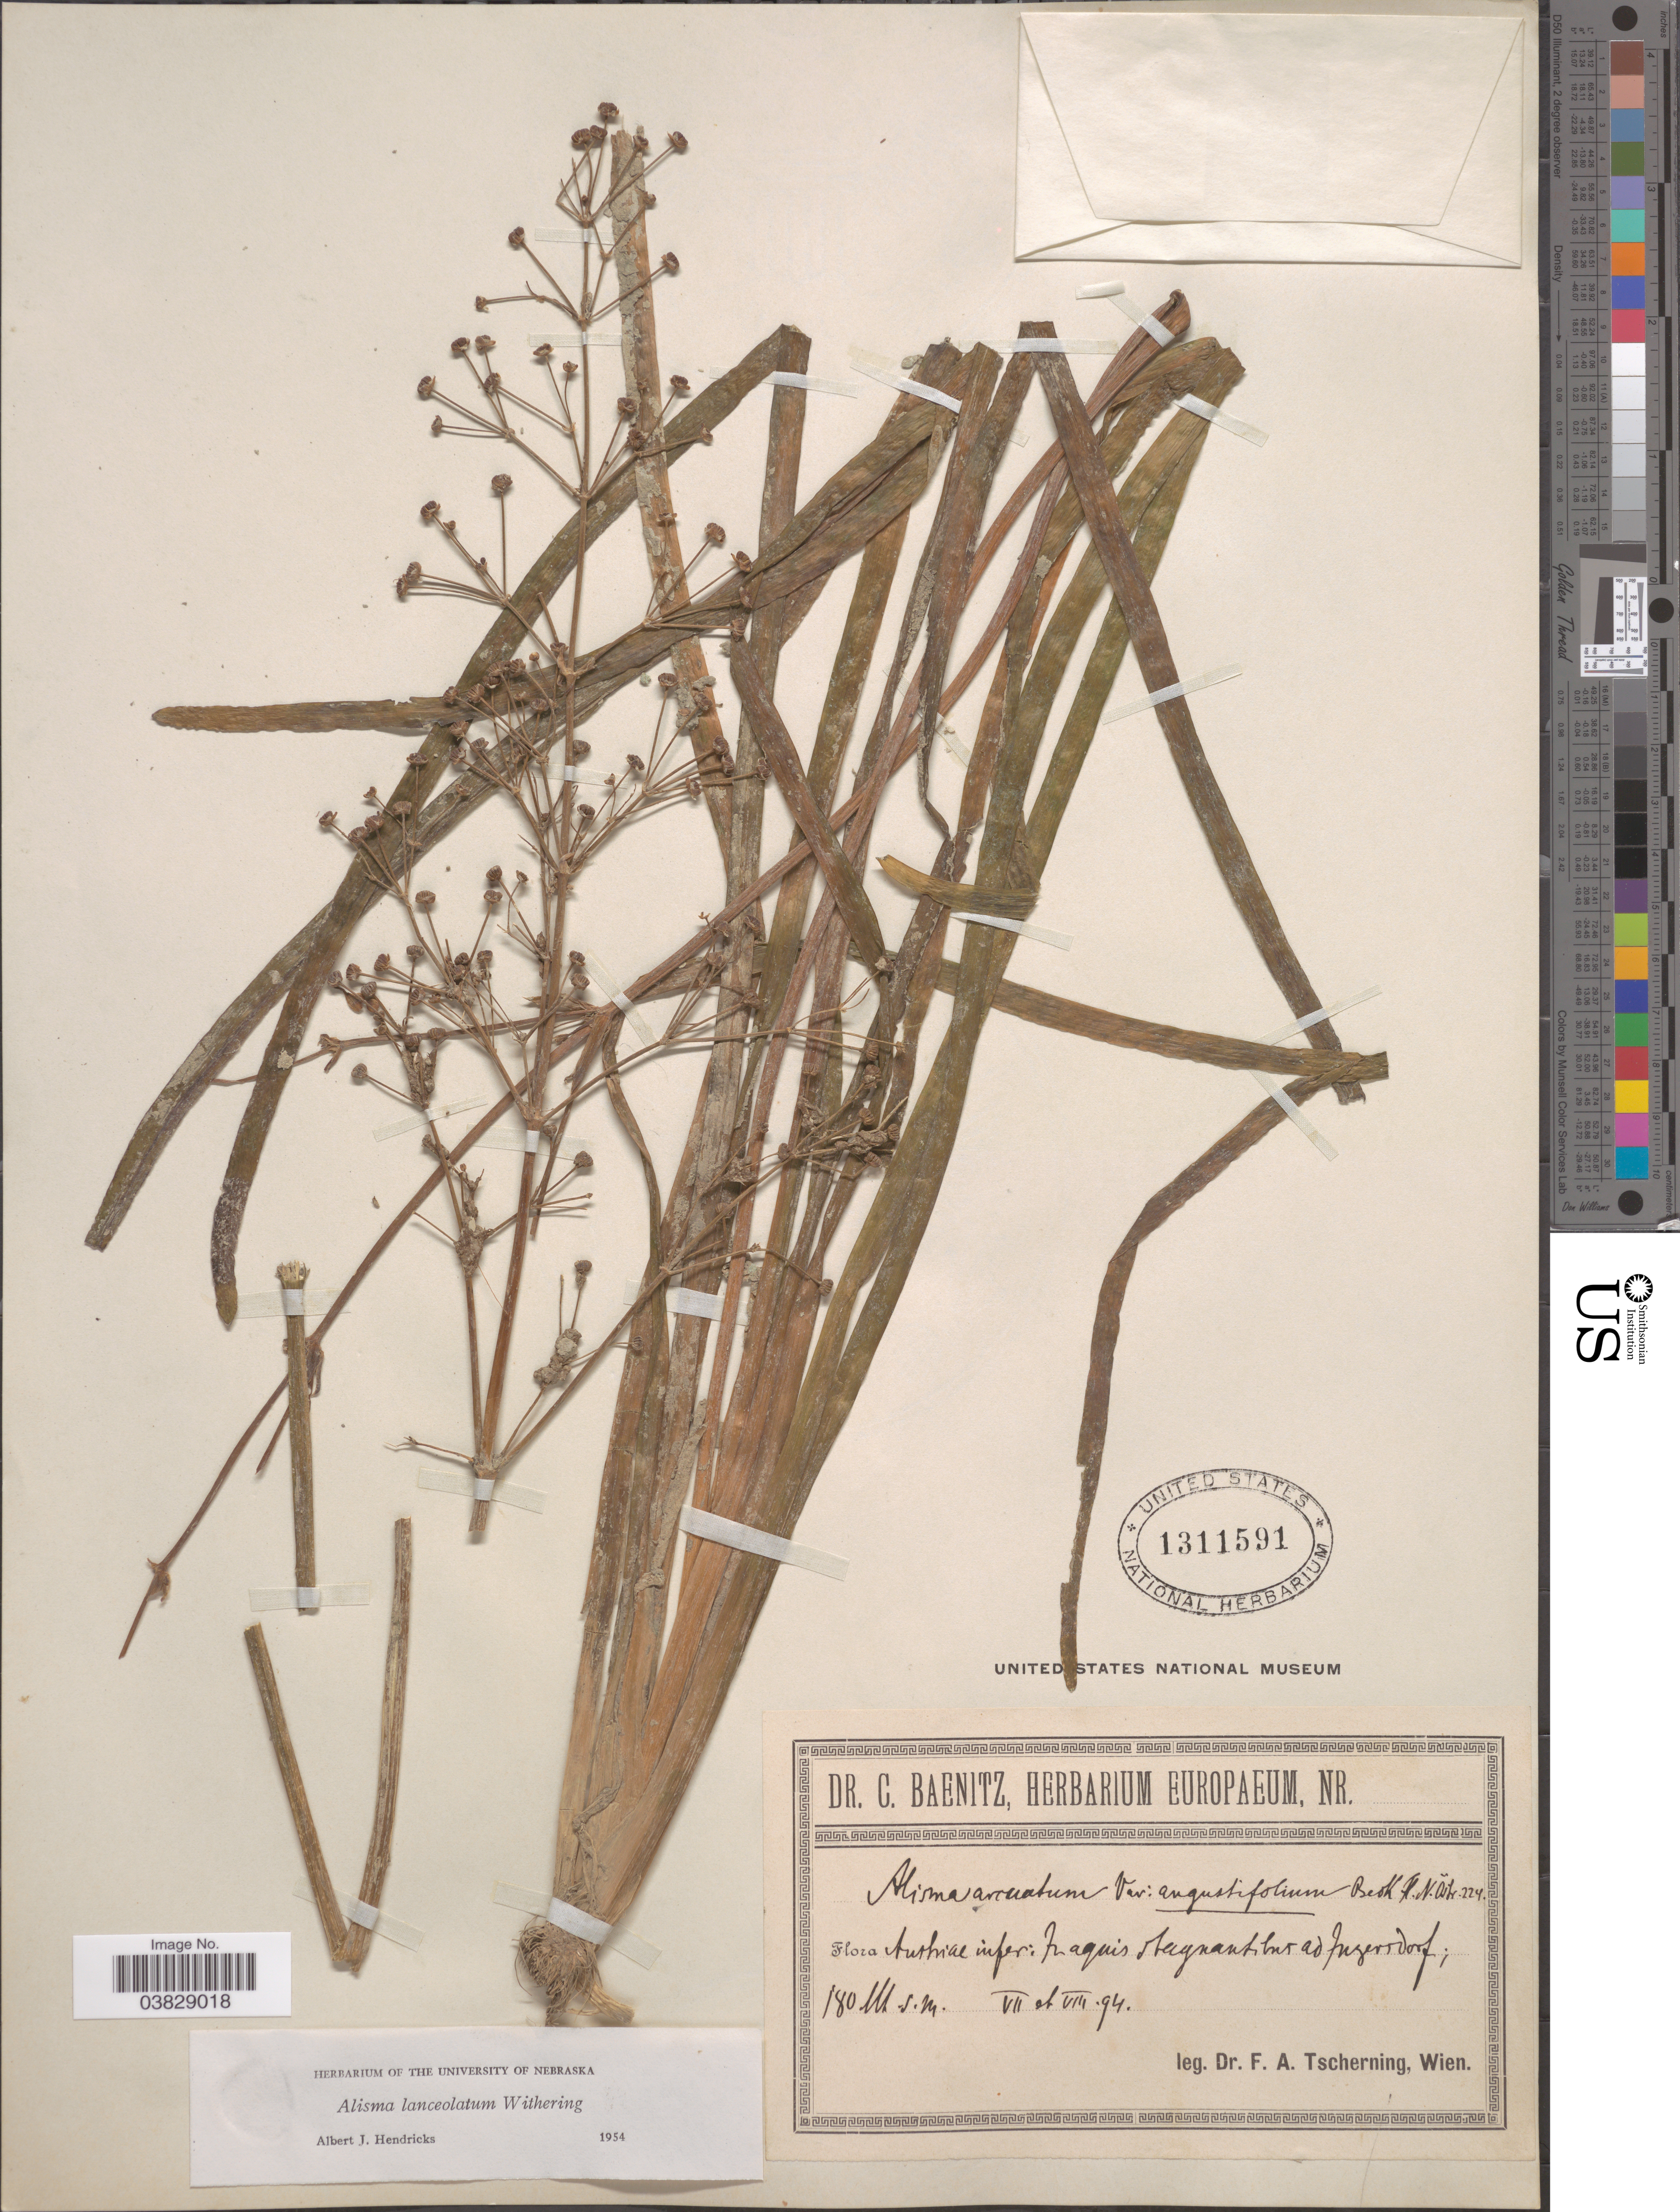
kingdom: Plantae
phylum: Tracheophyta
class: Liliopsida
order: Alismatales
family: Alismataceae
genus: Alisma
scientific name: Alisma lanceolatum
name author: With.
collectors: F. A. Tscherning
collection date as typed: Transcribed d/m/y: /7/94 to /8/94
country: Austria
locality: Austriae infer: in aquis stagnant but ad Ingerrdorf [interpreted].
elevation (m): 180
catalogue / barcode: US 1311591